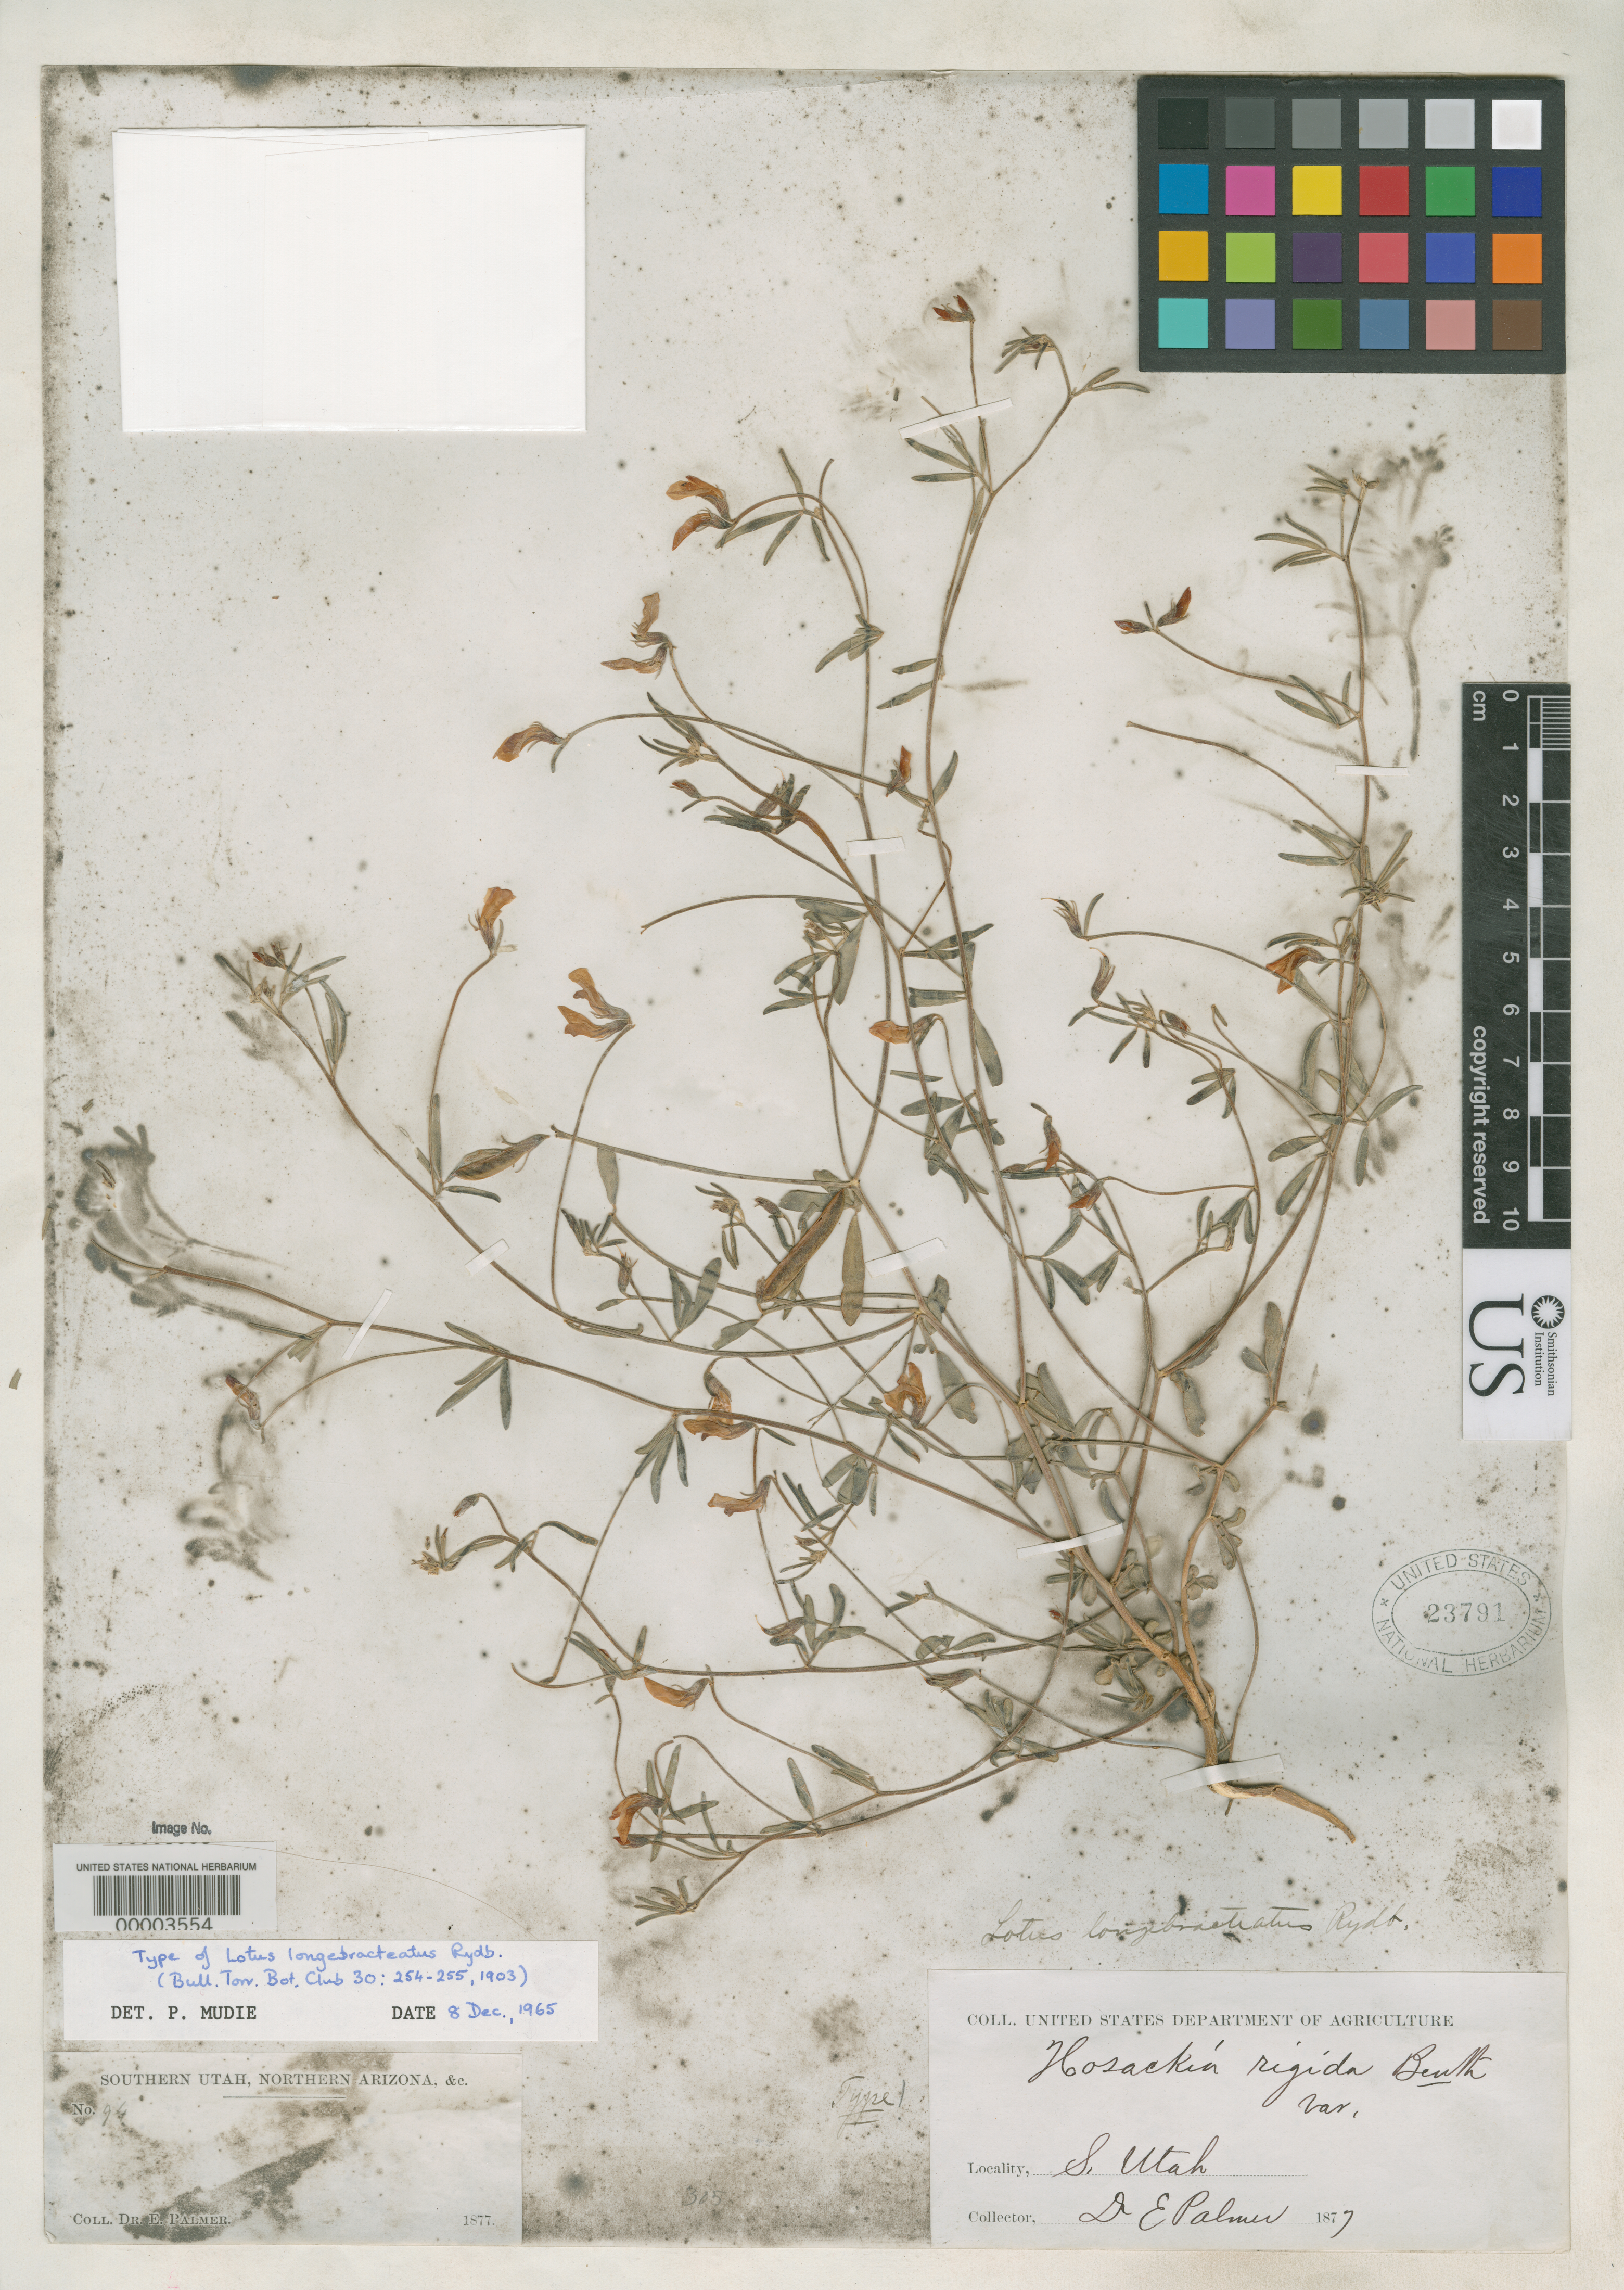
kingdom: Plantae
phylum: Tracheophyta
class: Magnoliopsida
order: Fabales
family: Fabaceae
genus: Lotus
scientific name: Lotus longebracteatus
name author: Rydb.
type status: Holotype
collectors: E. Palmer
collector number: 94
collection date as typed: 1877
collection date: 1877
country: United States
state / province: Utah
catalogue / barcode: US 23791